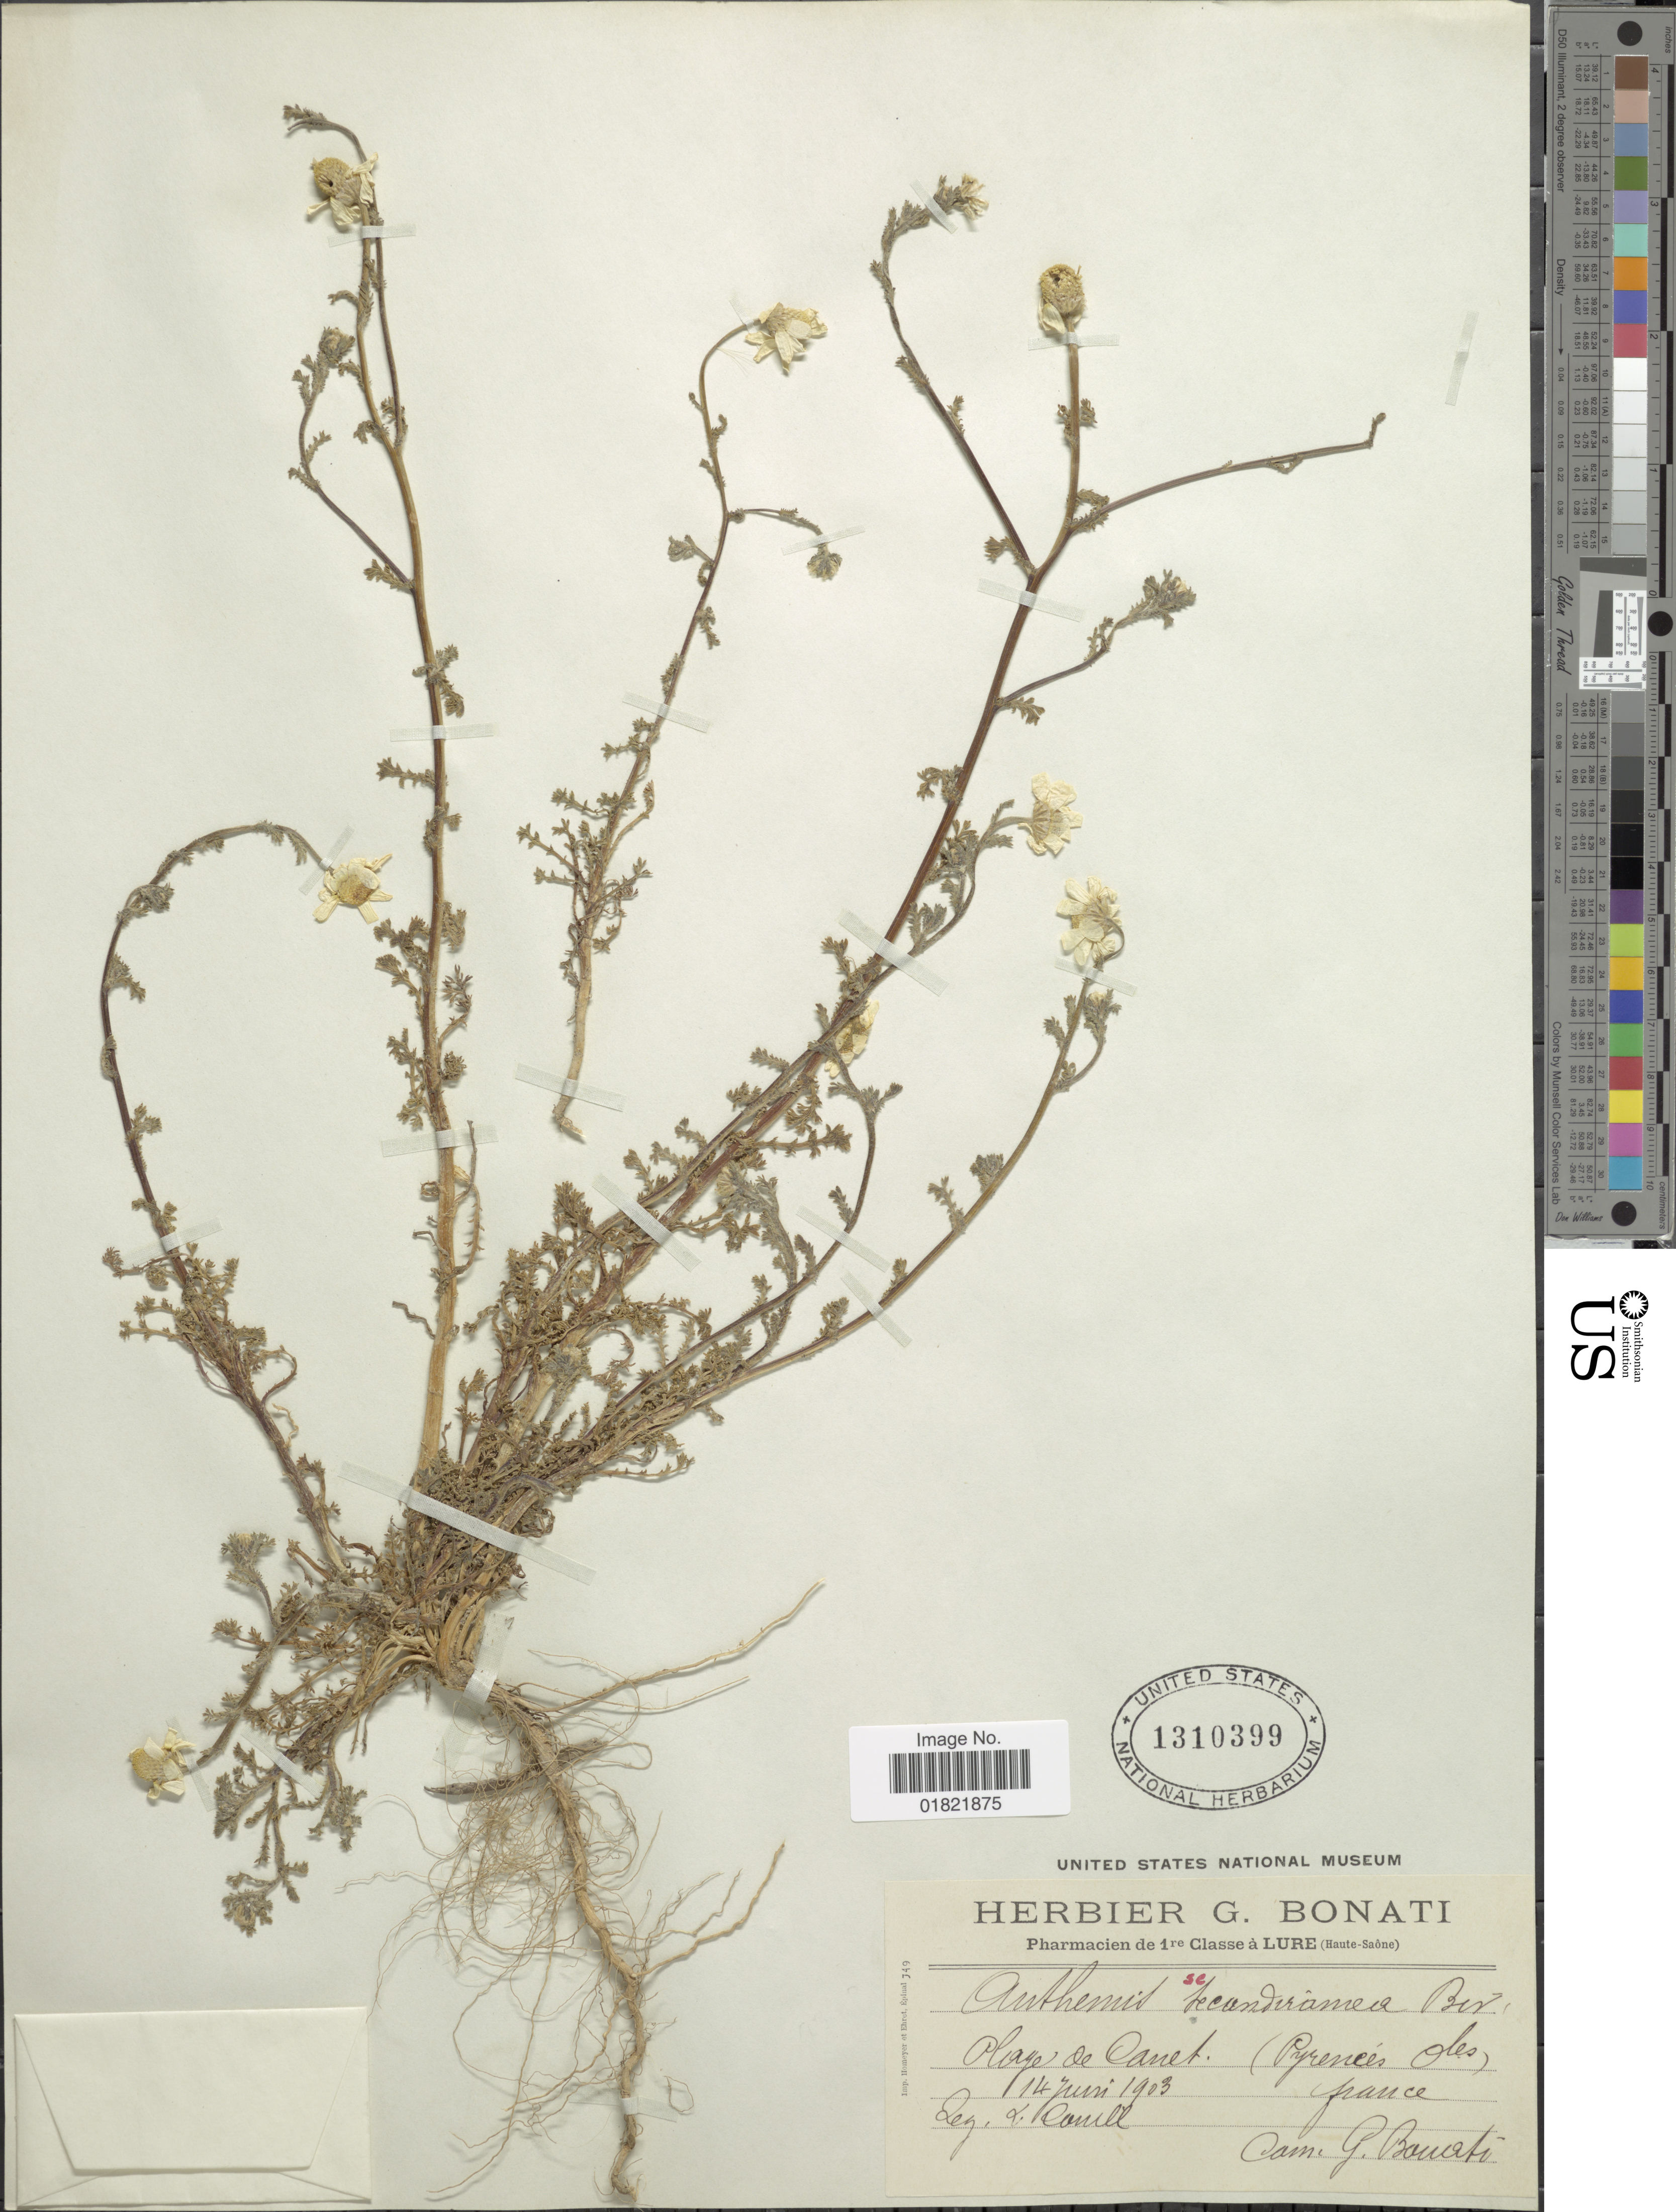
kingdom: Plantae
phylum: Tracheophyta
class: Magnoliopsida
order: Asterales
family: Asteraceae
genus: Anthemis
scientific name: Anthemis secundiramea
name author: Biv.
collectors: Conill, L.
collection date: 1903-06-14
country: France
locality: Playe de Canet (Pyrences Oles)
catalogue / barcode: US 1310399